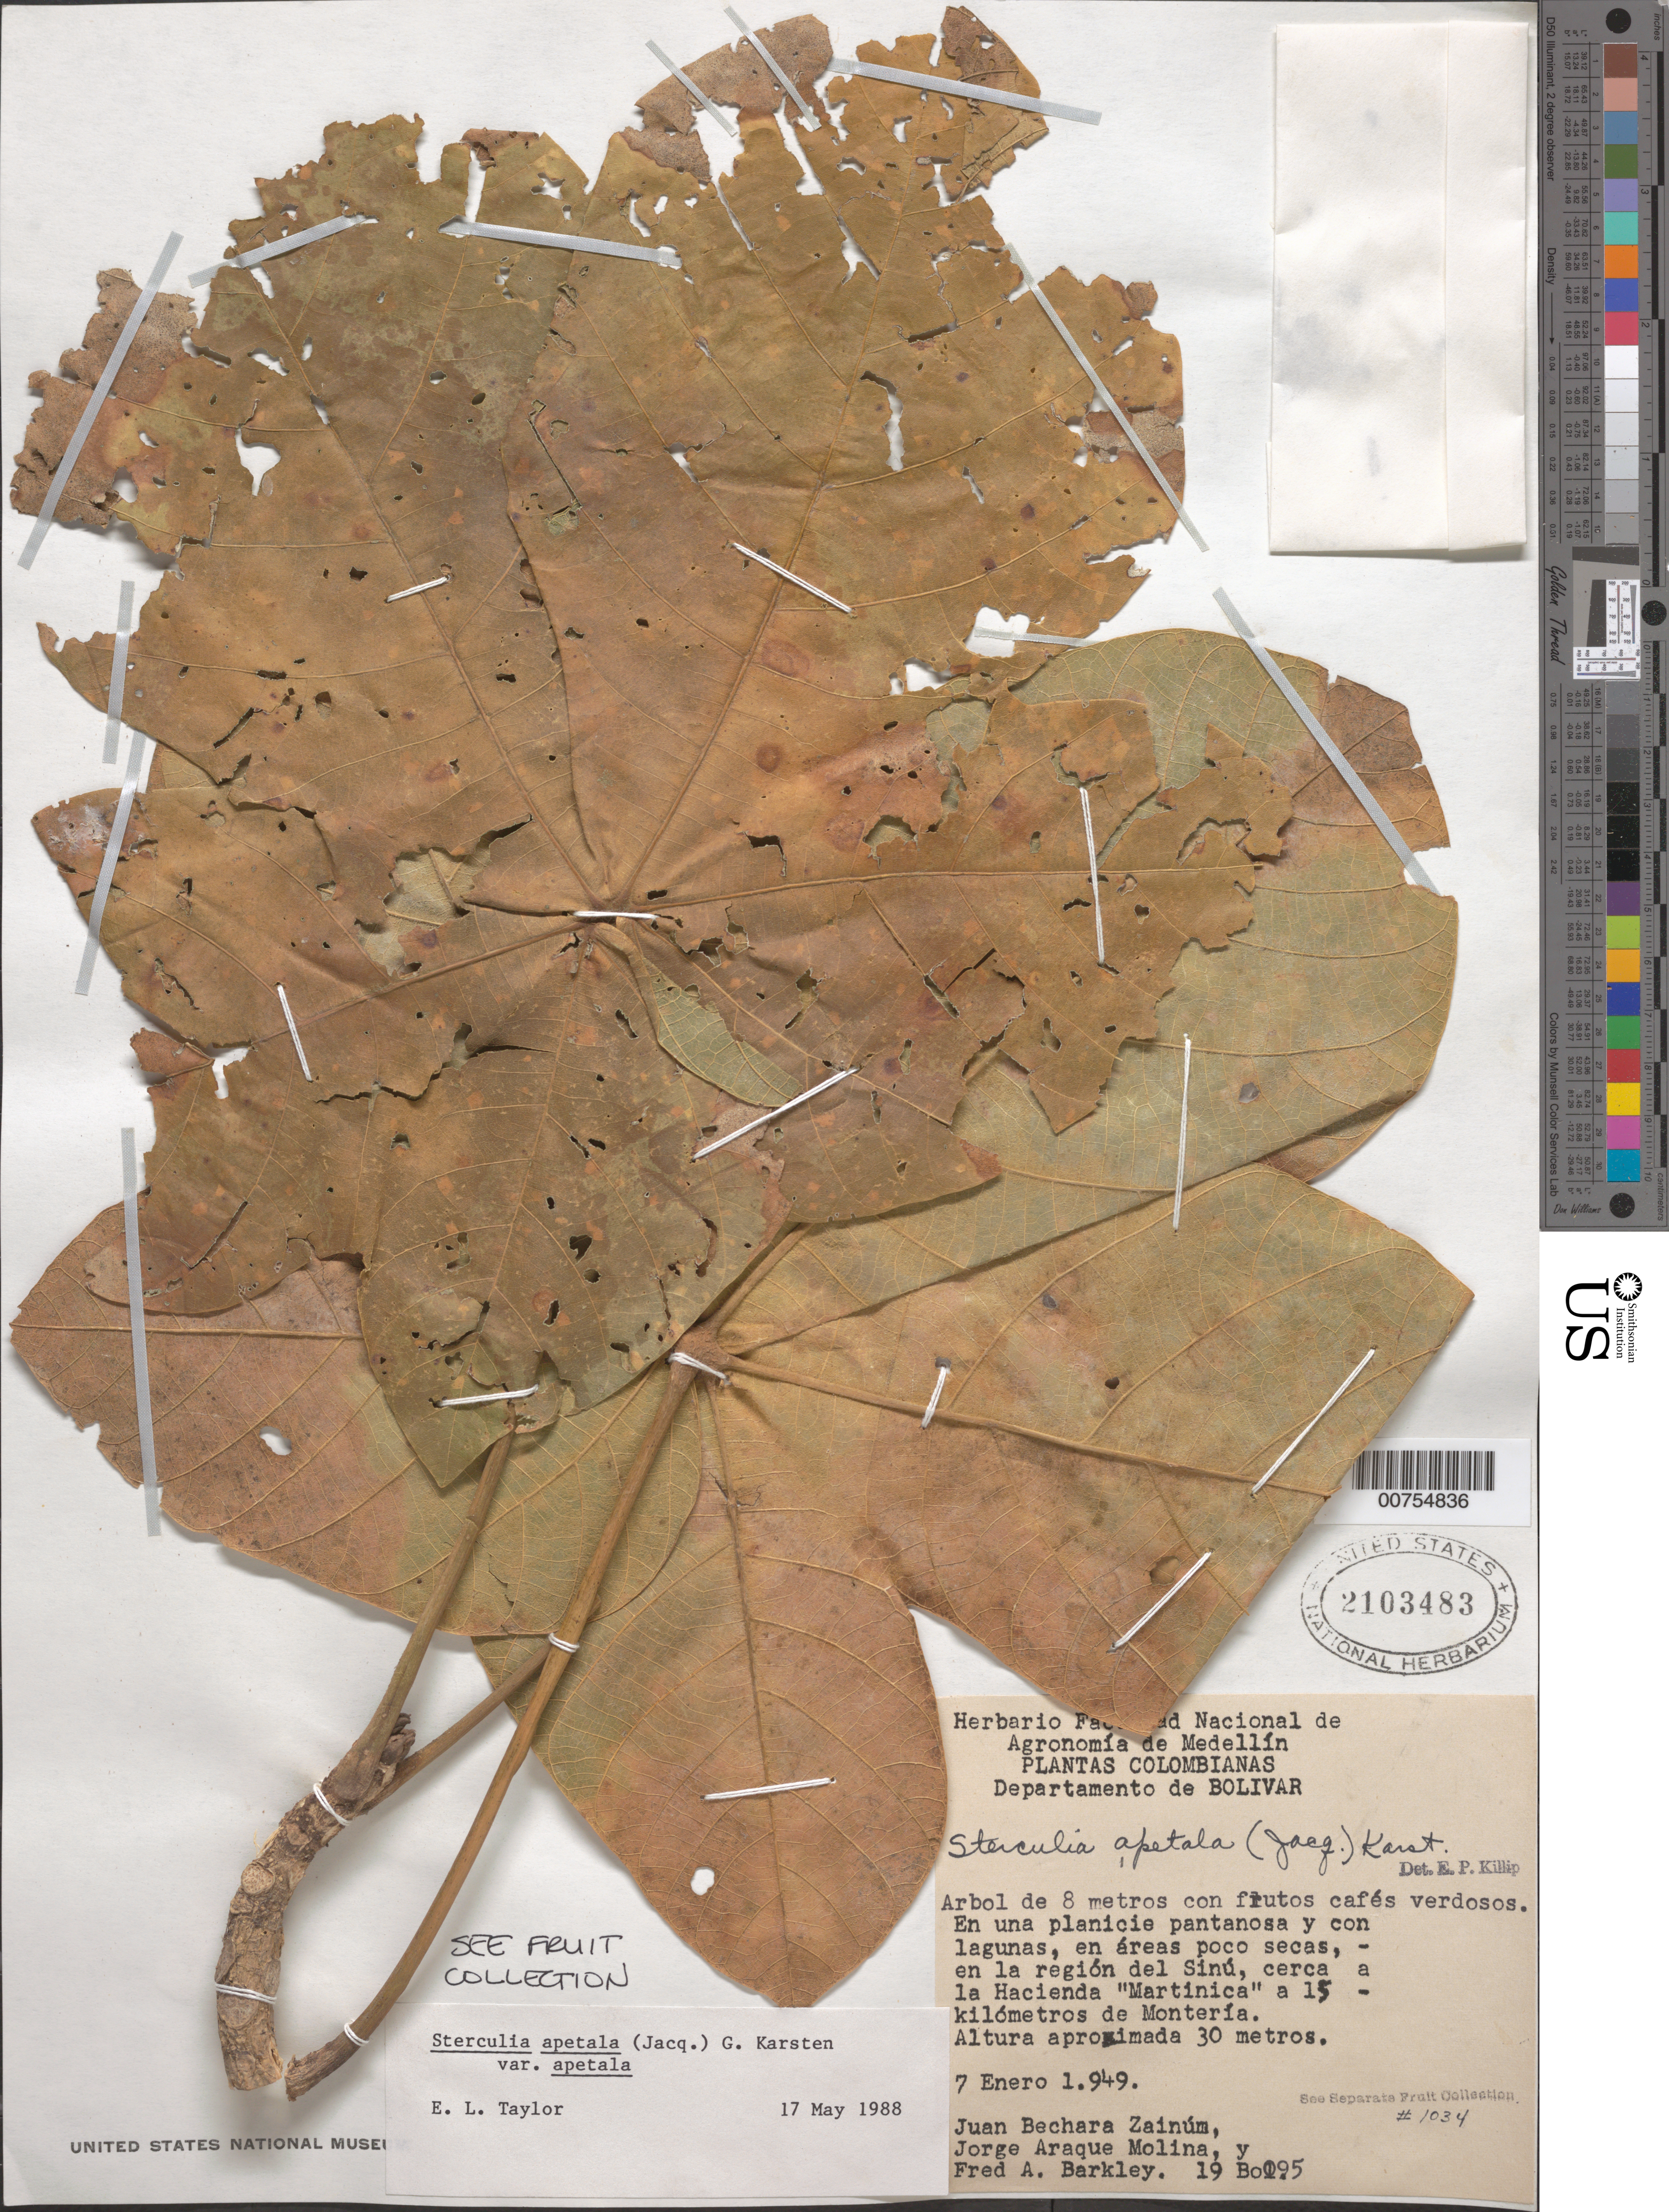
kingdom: Plantae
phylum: Tracheophyta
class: Magnoliopsida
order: Malvales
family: Malvaceae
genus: Sterculia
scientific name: Sterculia apetala var. apetala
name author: (Jacq.) H. Karst.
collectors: J. Zainúm, J. A. Molina & F. A. Barkley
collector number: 19 B0095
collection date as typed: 07 Jan 1949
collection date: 1949-01-07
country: Colombia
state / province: Bolívar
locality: En una planicie pantanosa y con lagunas, en áreas poco secas, - en la región del Sinú, cerca a la Hacienda "Martinica" a 15 km de Montería.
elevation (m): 30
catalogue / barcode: US 2103483